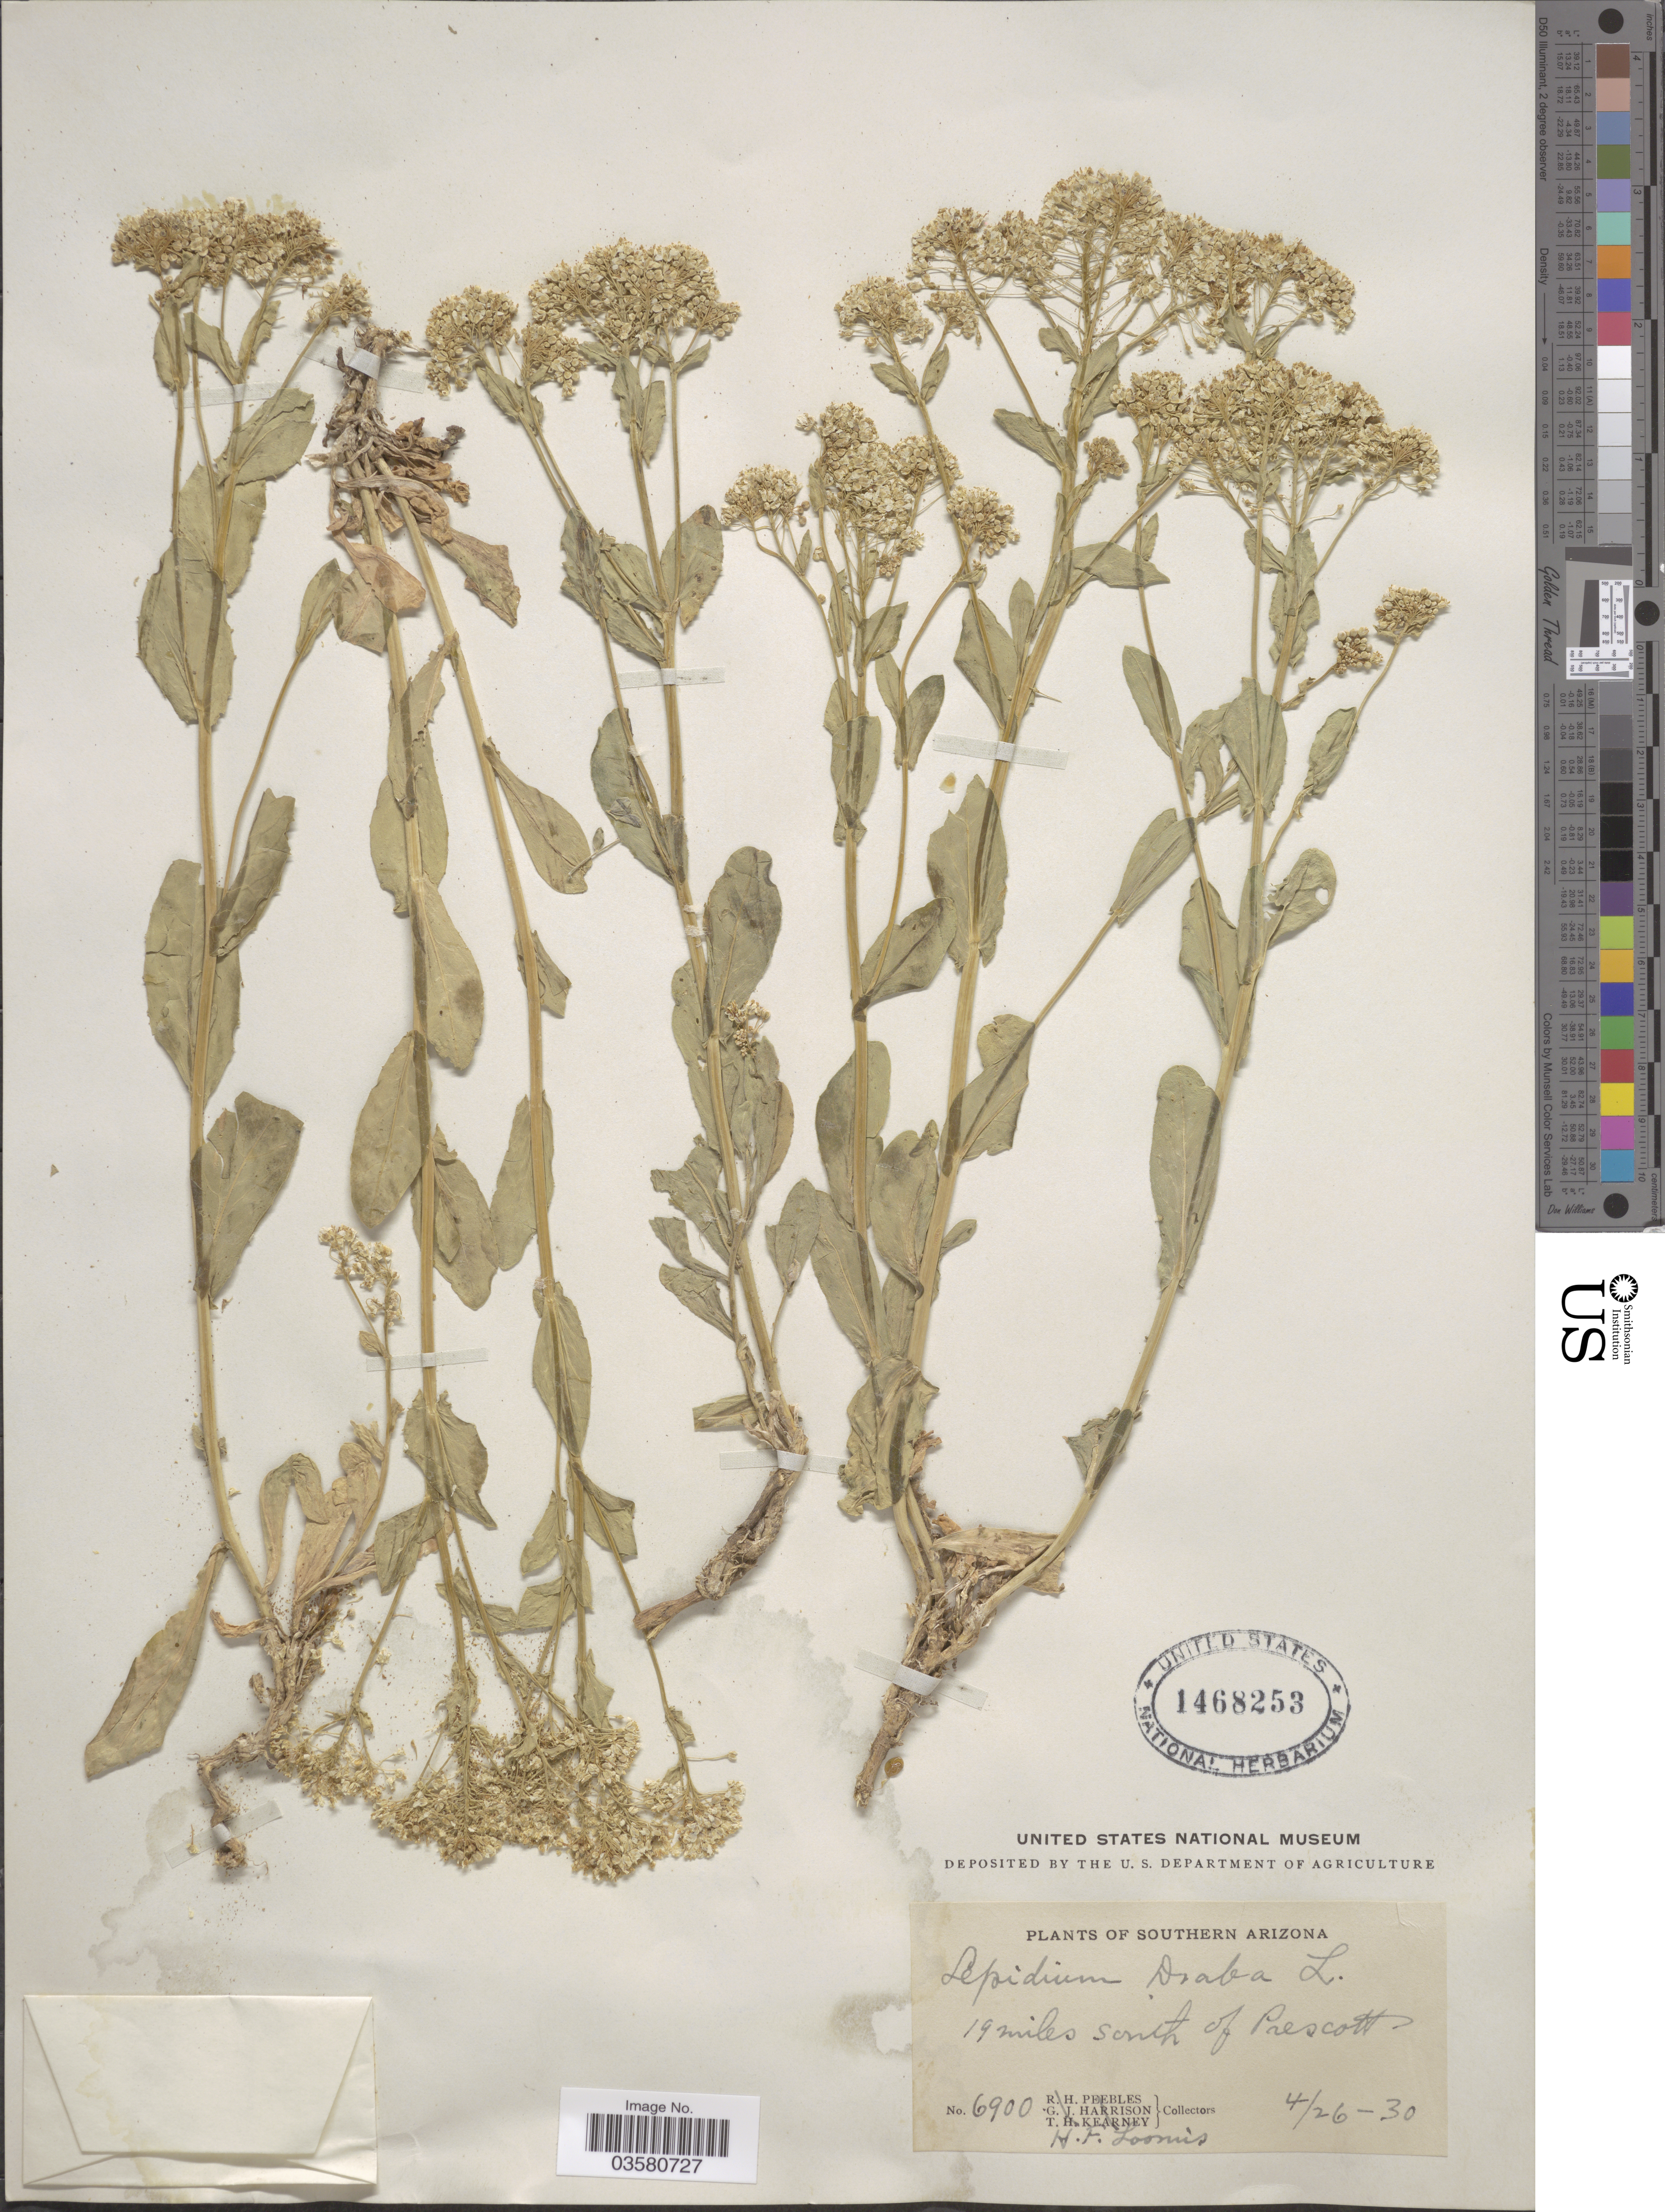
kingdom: Plantae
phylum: Tracheophyta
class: Magnoliopsida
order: Brassicales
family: Brassicaceae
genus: Lepidium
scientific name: Lepidium draba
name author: L.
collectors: H. F. Loomis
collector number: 6900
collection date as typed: Transcribed d/m/y: 26/4/30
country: United States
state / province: Arizona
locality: Southern Arizona. 19 miles south of Prescott.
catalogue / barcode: US 1468253